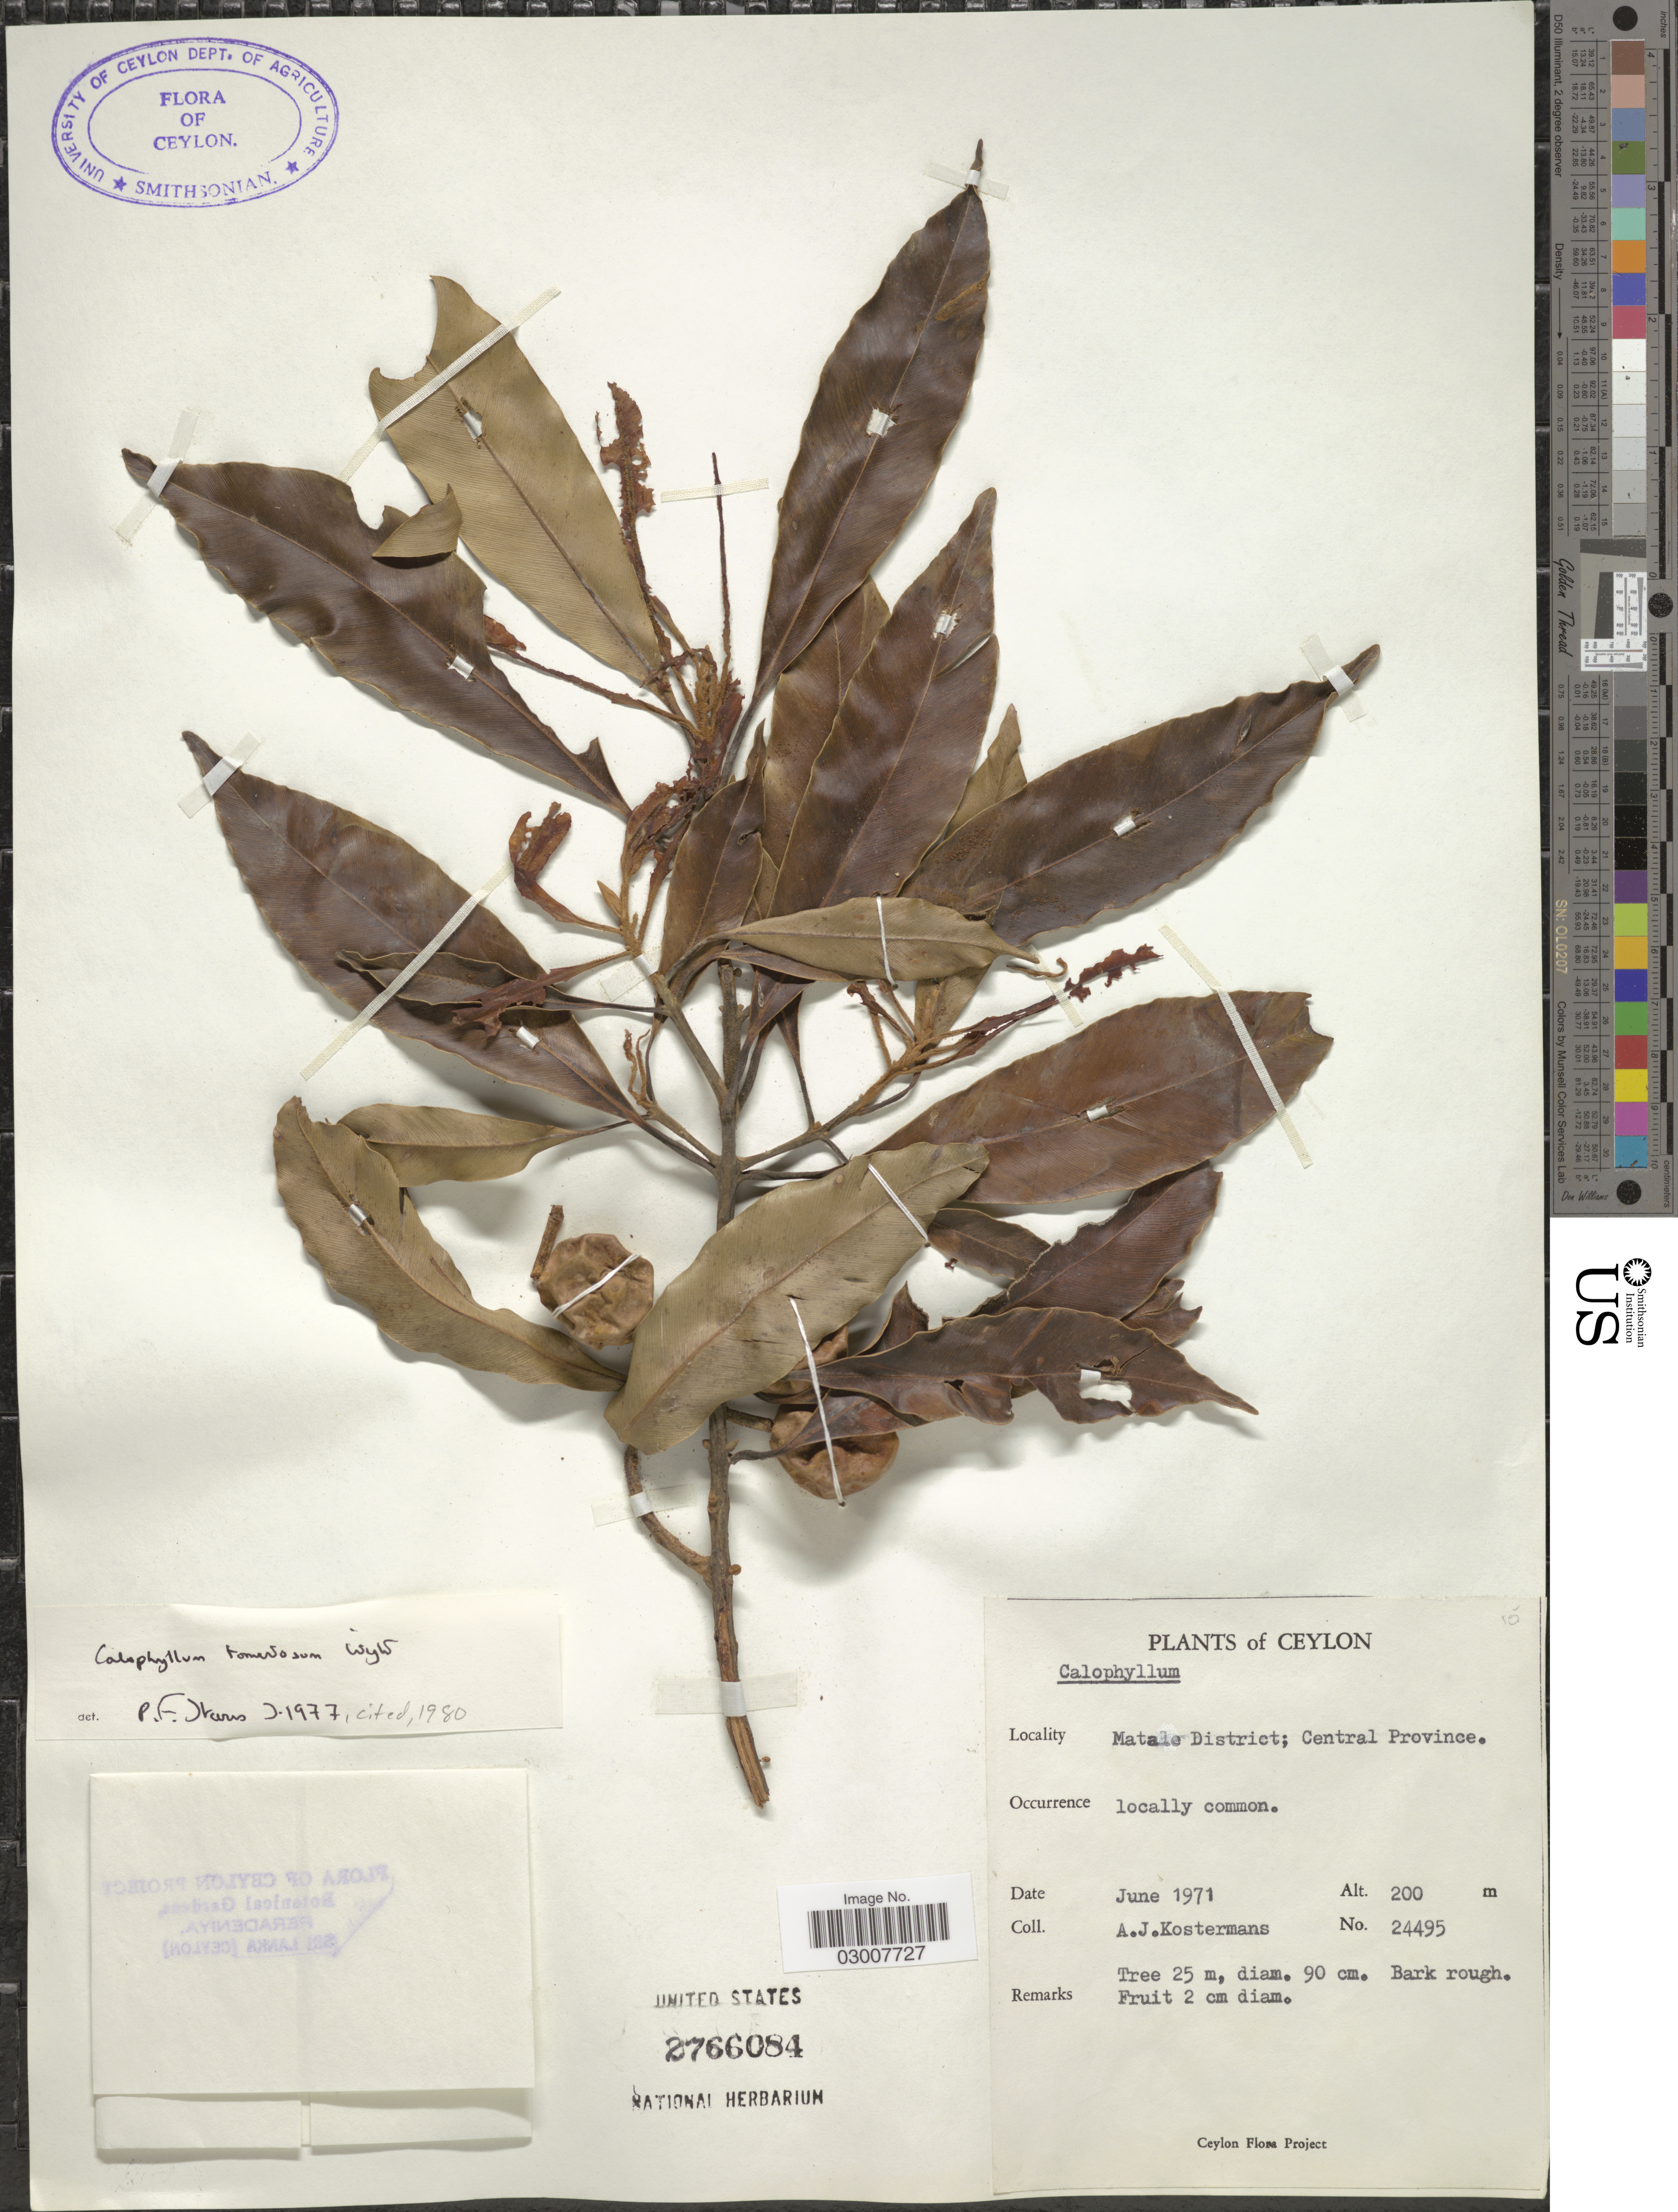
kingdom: Plantae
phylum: Tracheophyta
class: Magnoliopsida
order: Malpighiales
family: Calophyllaceae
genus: Calophyllum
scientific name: Calophyllum tomentosum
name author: Wight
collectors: A. J. G. Kostermans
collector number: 24495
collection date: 1971-06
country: Sri Lanka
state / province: Central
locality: Ceylon. Matale District.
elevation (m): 200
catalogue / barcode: US 2766084